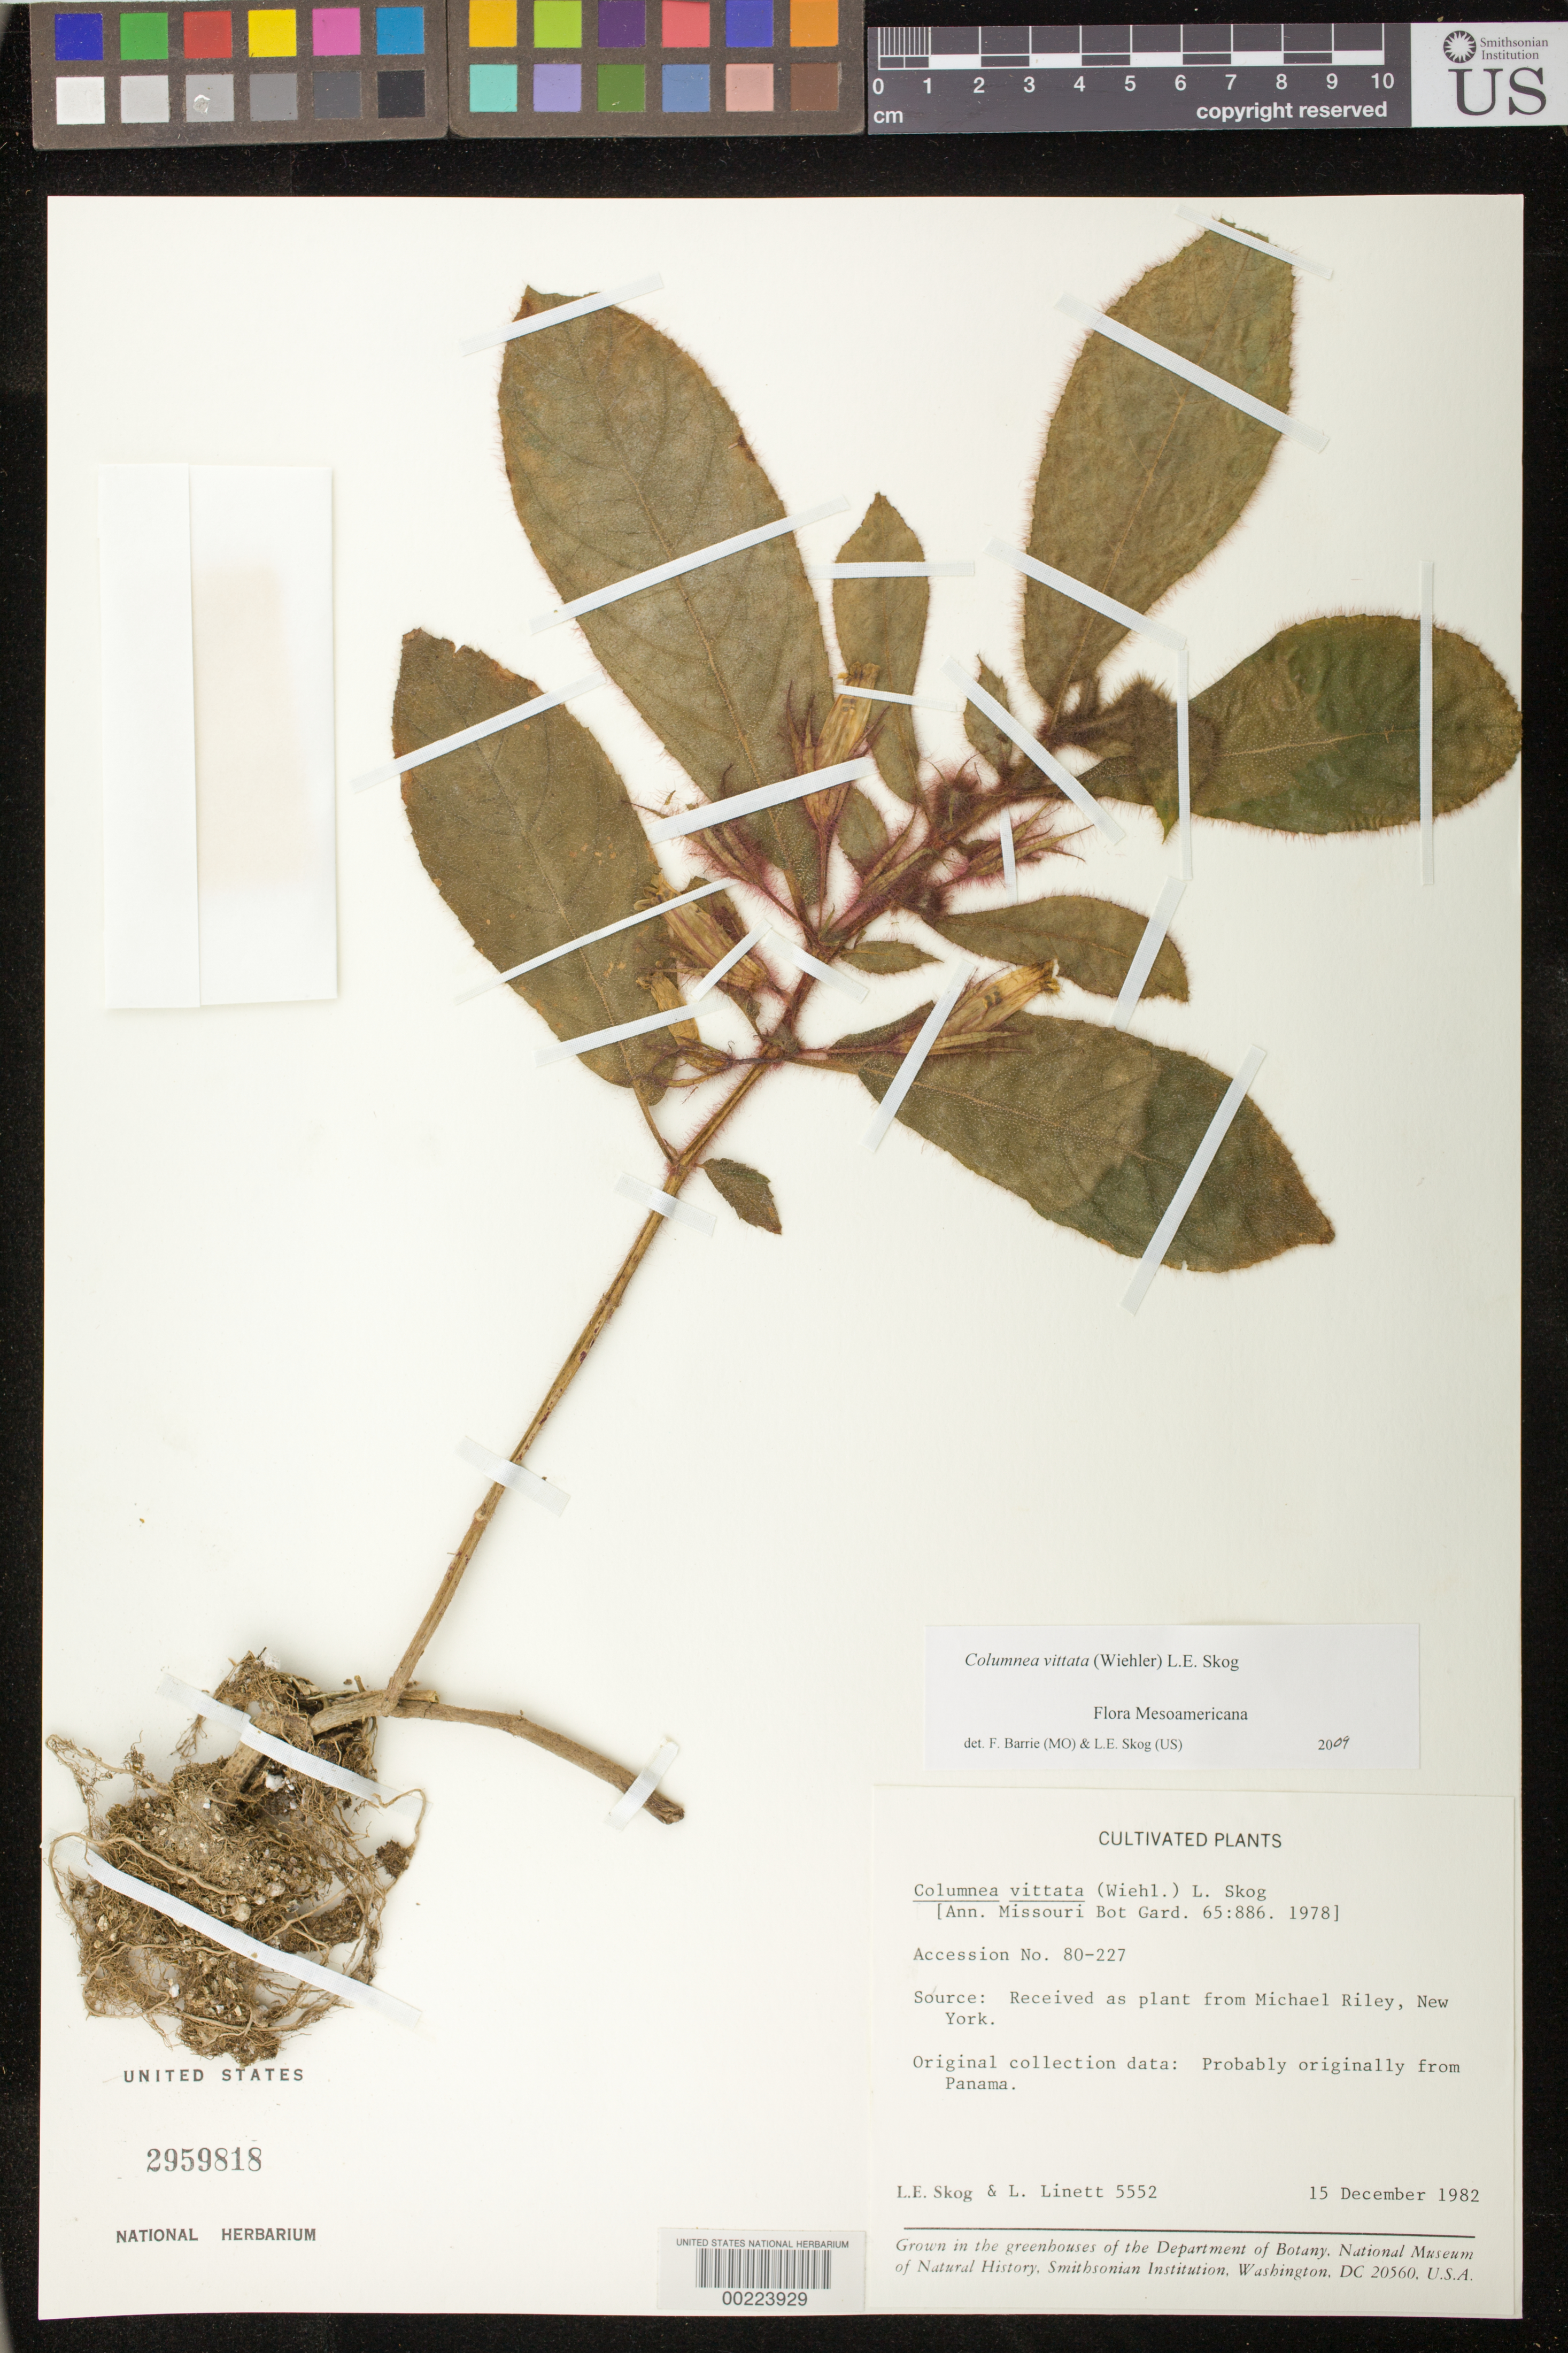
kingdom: Plantae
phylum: Tracheophyta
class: Magnoliopsida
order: Lamiales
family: Gesneriaceae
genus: Columnea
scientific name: Columnea vittata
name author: (Wiehler) L.E. Skog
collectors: L. E. Skog & L. Linett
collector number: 5552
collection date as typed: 15 Dec 1982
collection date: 1982-12-15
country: Panama (?)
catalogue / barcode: US 2959818